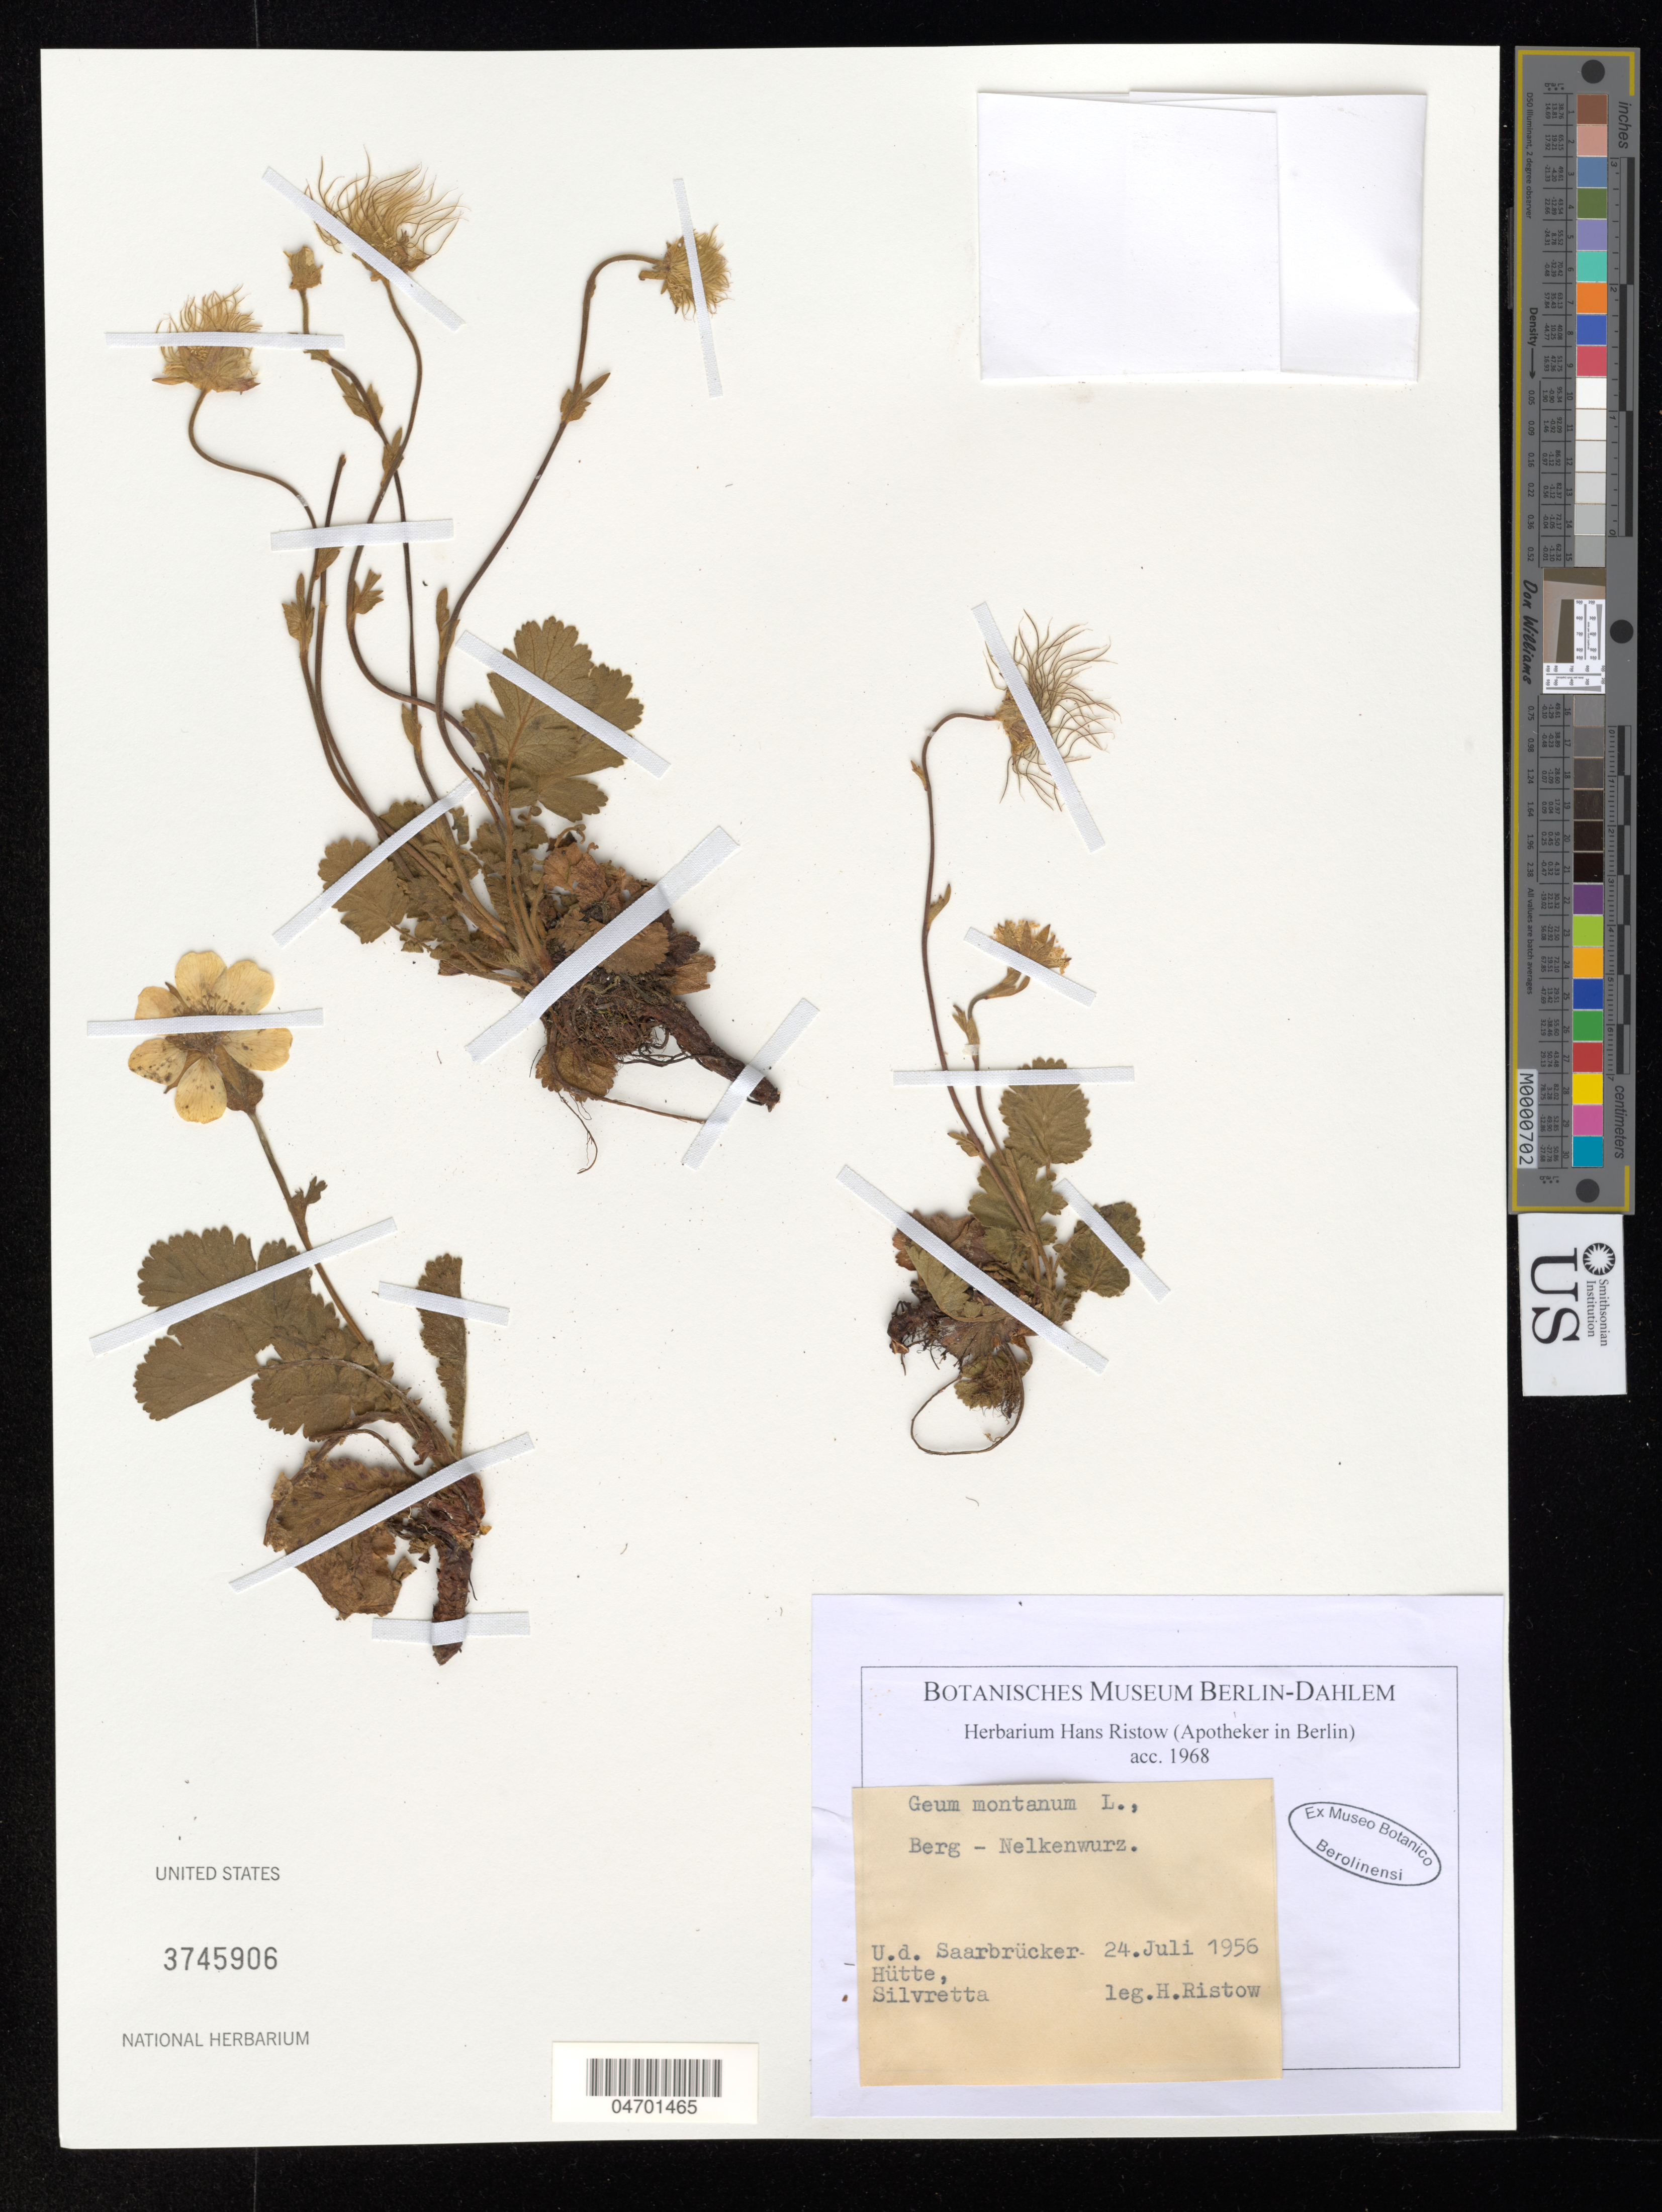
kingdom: Plantae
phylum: Tracheophyta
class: Magnoliopsida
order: Rosales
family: Rosaceae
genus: Geum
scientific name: Geum montanum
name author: L.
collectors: H. Ristow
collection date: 1956-07-24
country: Austria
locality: U.d. Saarbrücker Hütte, Silvretta.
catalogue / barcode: US 3745906